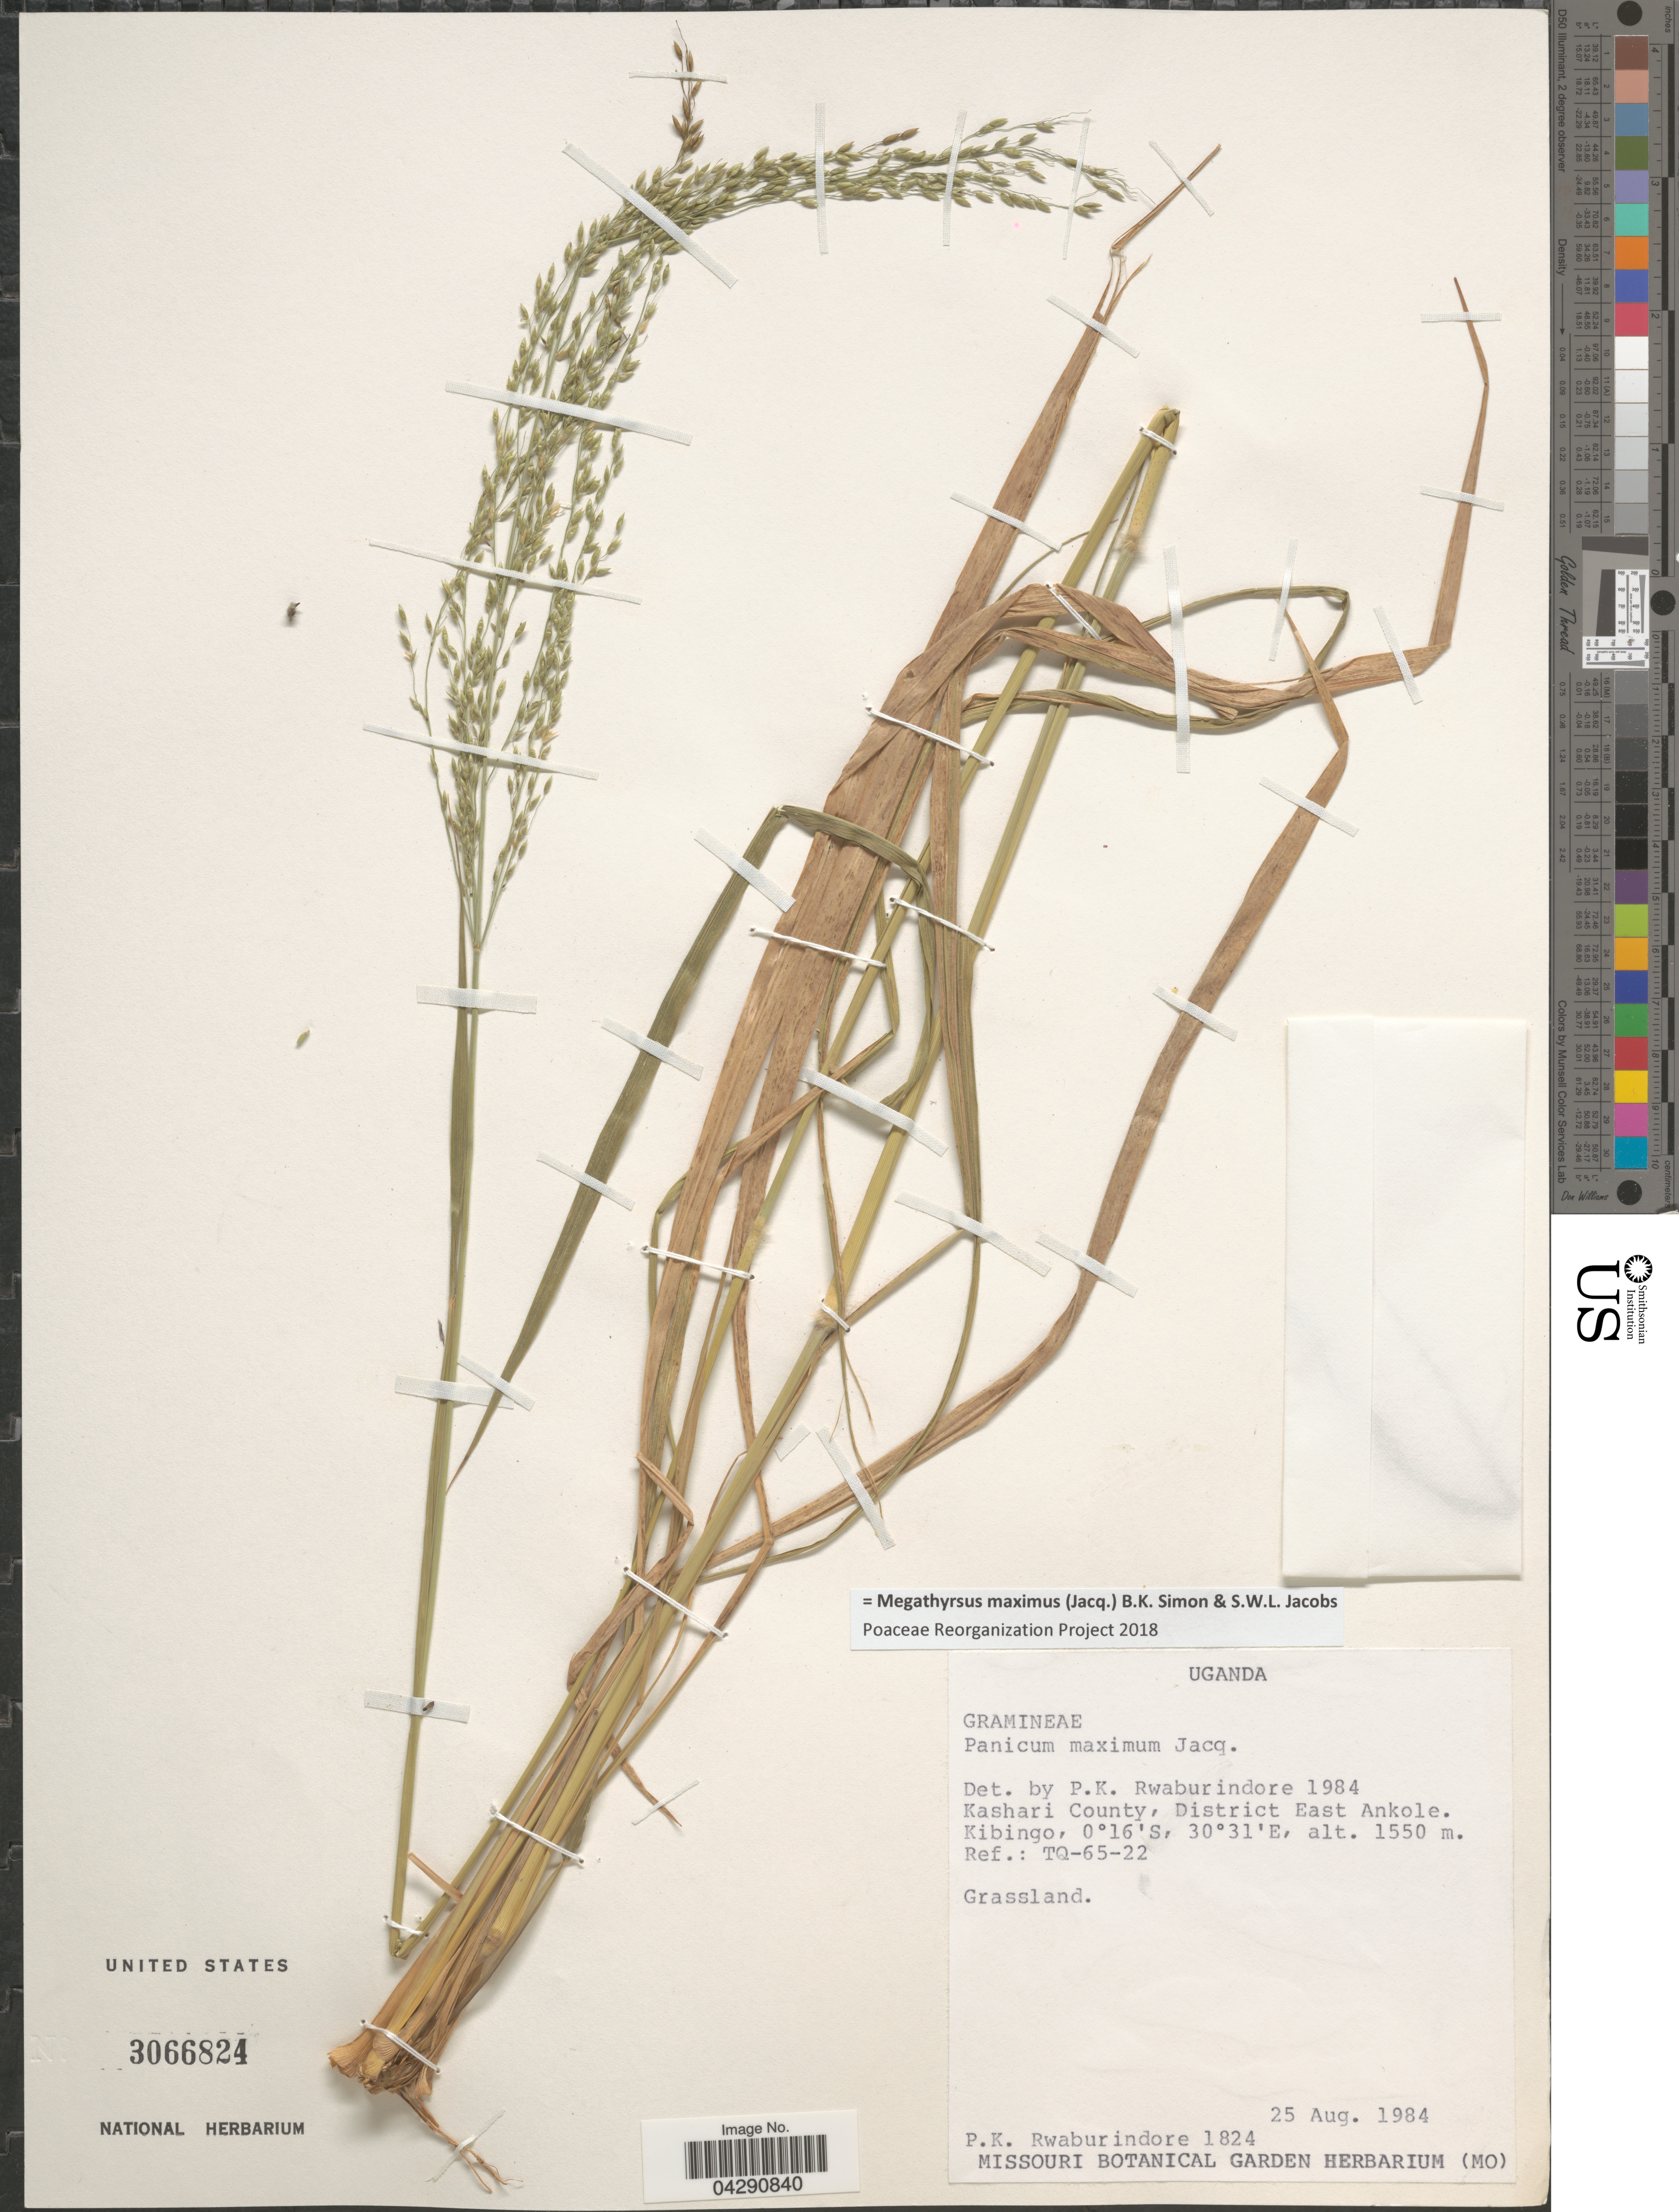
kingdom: Plantae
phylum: Tracheophyta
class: Liliopsida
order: Poales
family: Poaceae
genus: Megathyrsus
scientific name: Megathyrsus maximus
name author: (Jacq.) B.K. Simon & S.W.L. Jacobs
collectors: P. Rwaburindore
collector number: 1824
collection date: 1984-08-25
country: Uganda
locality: Kashari County, District East Ankole. Kibingo. Ref.: TQ-65-22.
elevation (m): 1550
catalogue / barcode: US 3066824